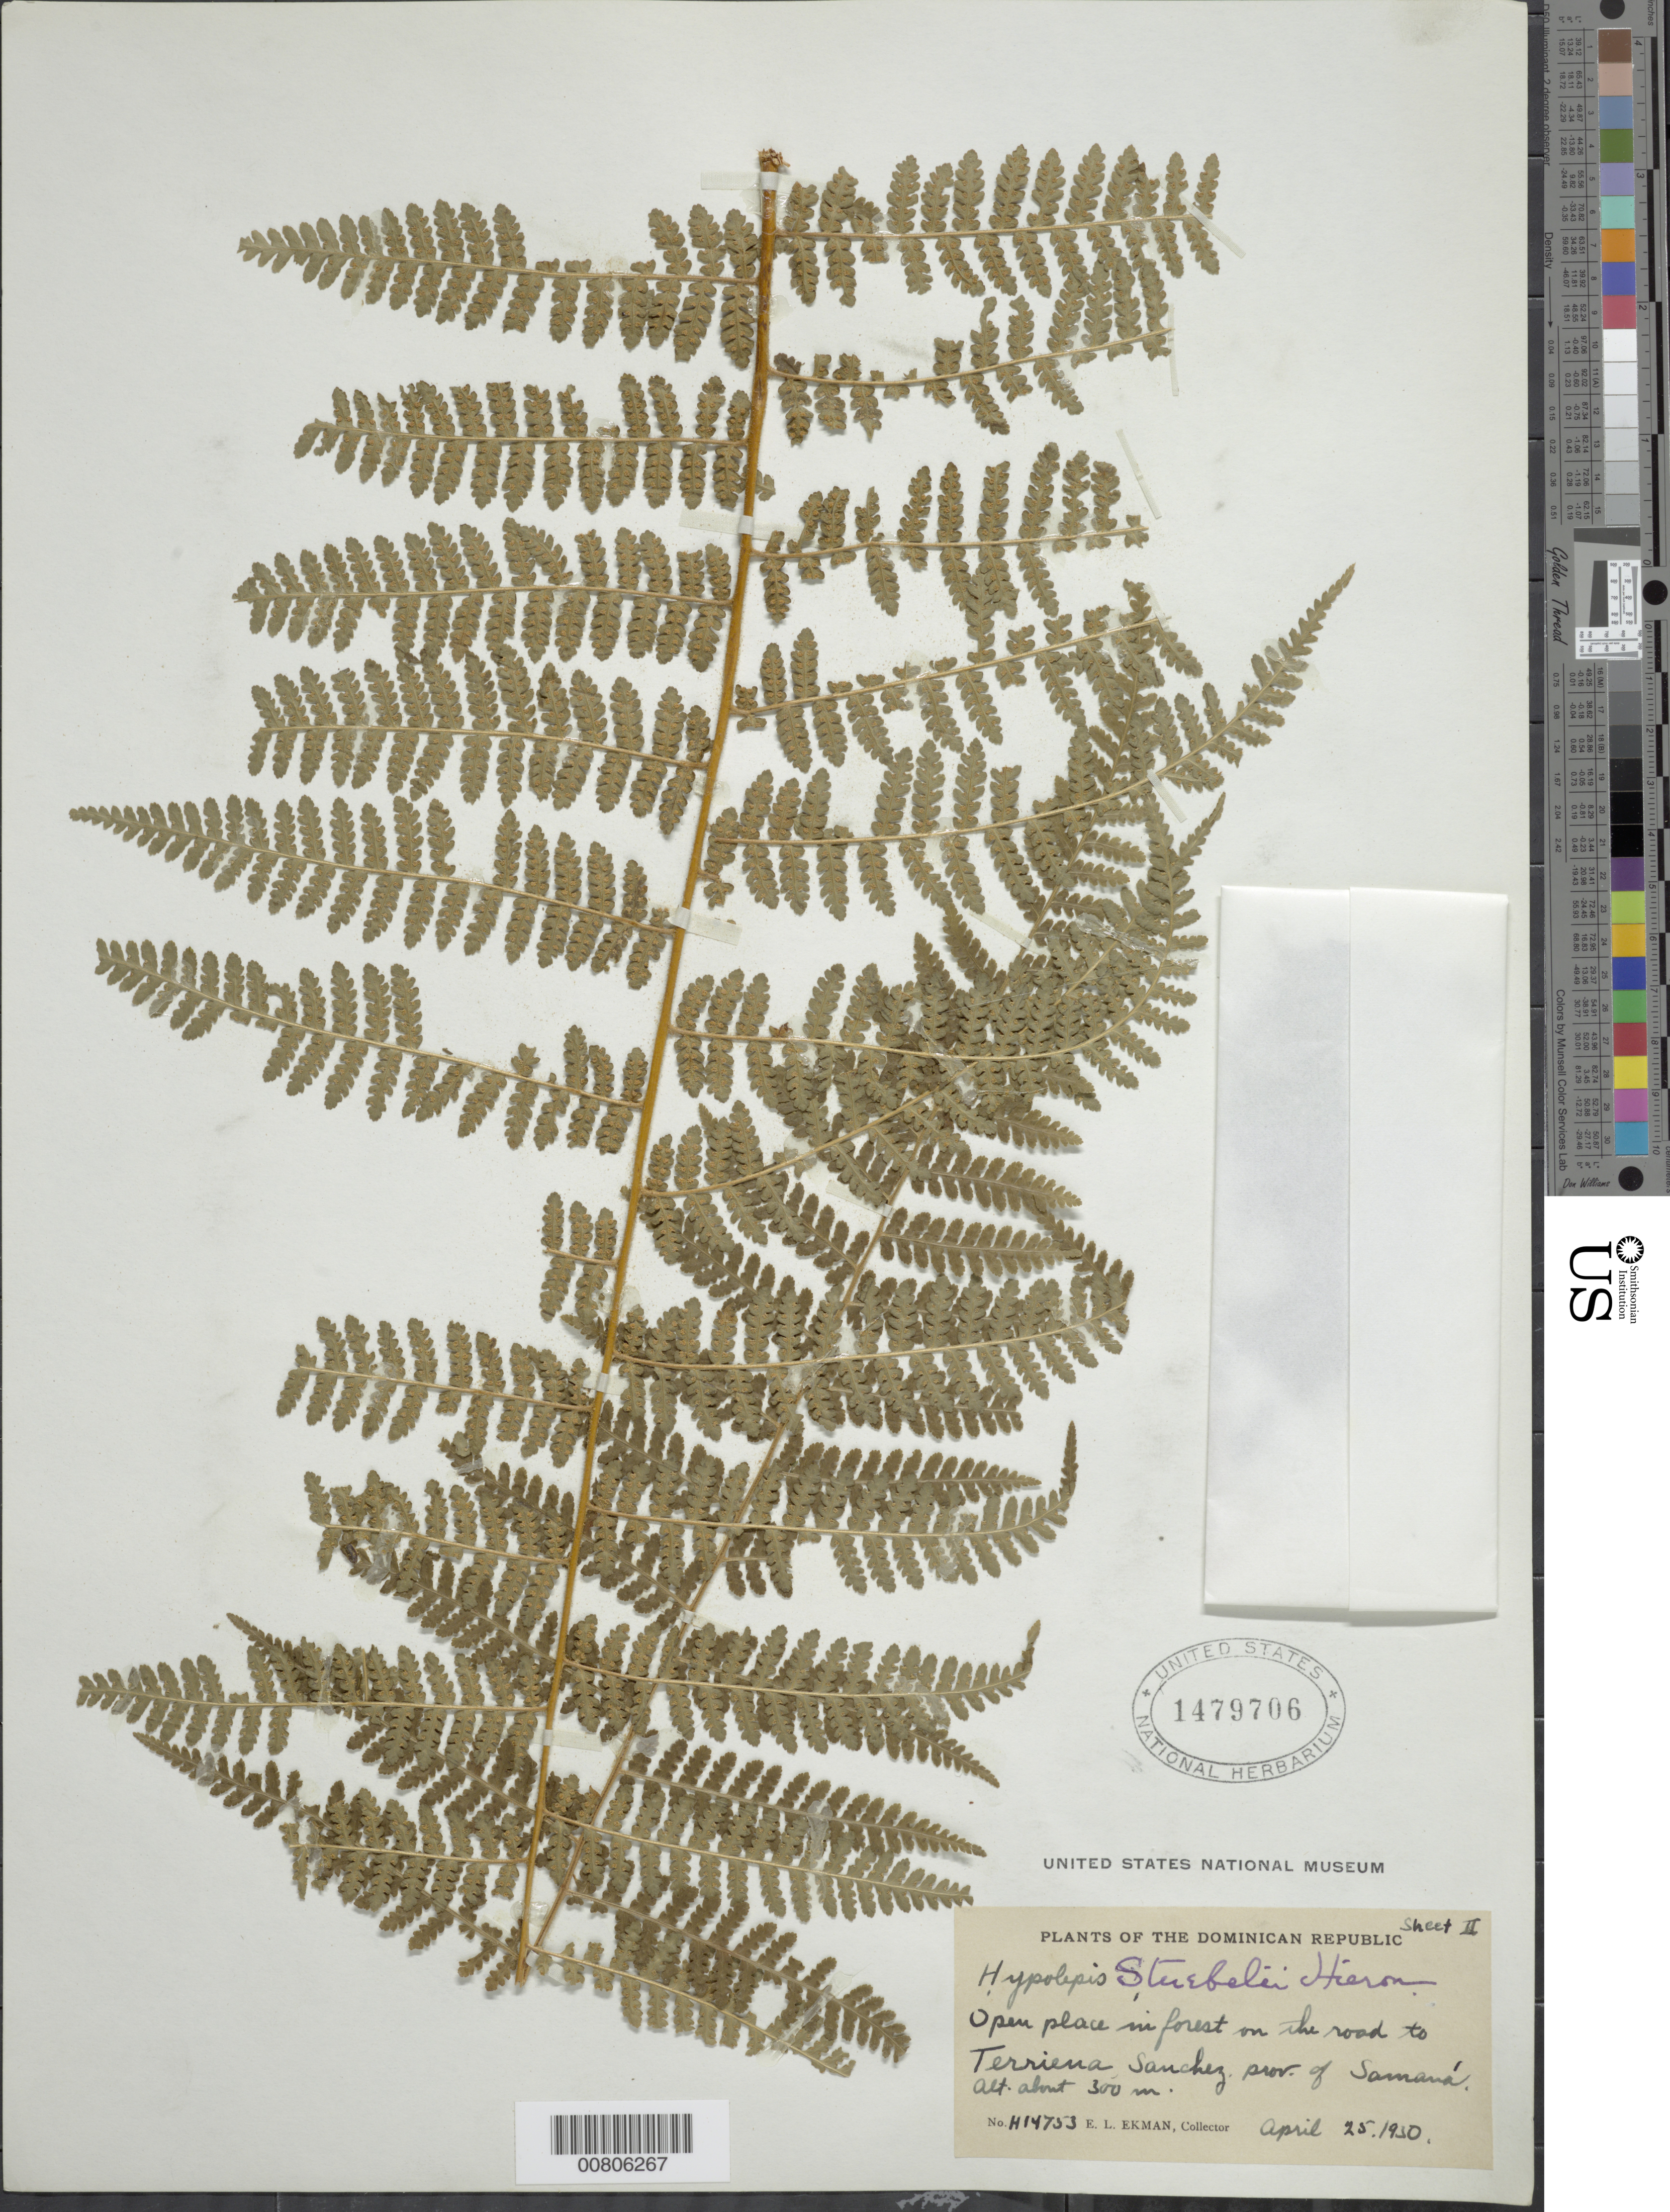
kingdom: Plantae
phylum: Tracheophyta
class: Polypodiopsida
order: Polypodiales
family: Dennstaedtiaceae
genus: Hypolepis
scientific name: Hypolepis steubelii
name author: Hieron.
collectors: E. L. Ekman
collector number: H 14753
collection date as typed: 25 Apr 1930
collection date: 1930-04-25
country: Dominican Republic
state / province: Samana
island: Hispaniola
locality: Peninsula de Samaná, Sánchez, road to Terriena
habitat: Open place in forest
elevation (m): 300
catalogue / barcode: US 1479706